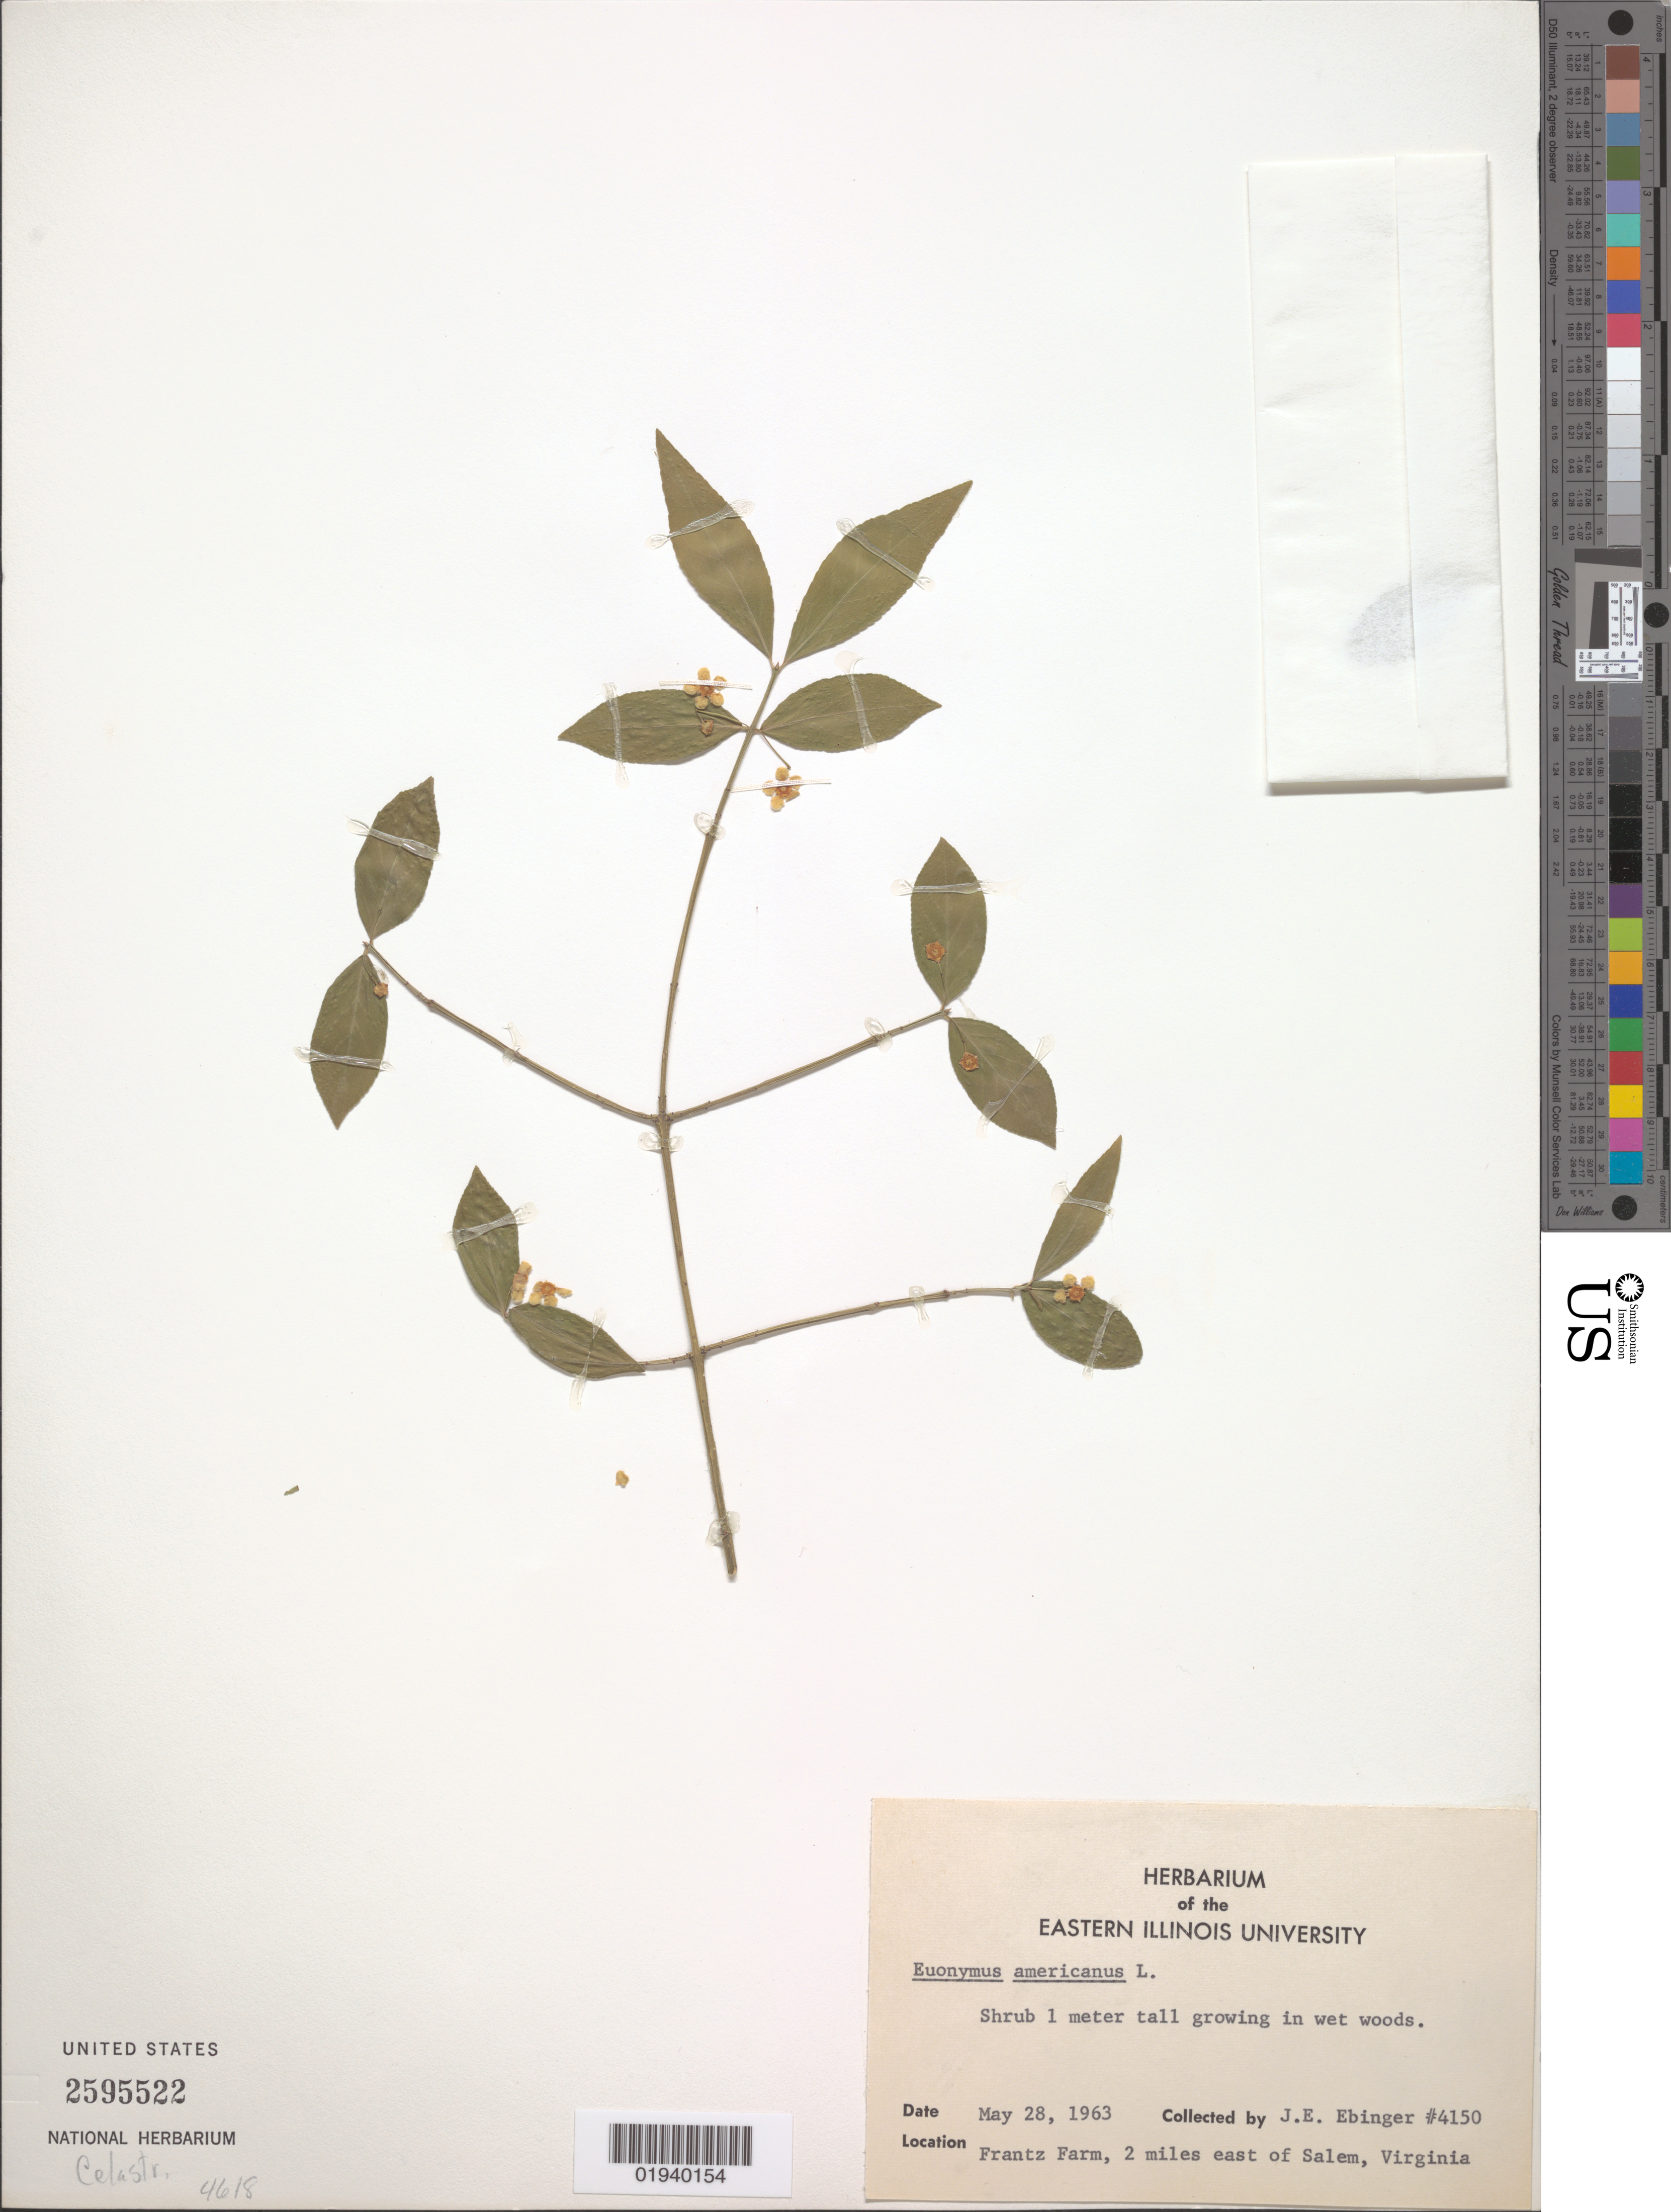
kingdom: Plantae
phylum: Tracheophyta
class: Magnoliopsida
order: Celastrales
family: Celastraceae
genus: Euonymus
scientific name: Euonymus americanus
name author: L.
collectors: J. Ebinger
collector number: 4150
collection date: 1963-05-28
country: United States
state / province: Virginia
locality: Frantz Farm, 2 miles E of Salem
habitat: Growing in wet woods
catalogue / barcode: US 2595522